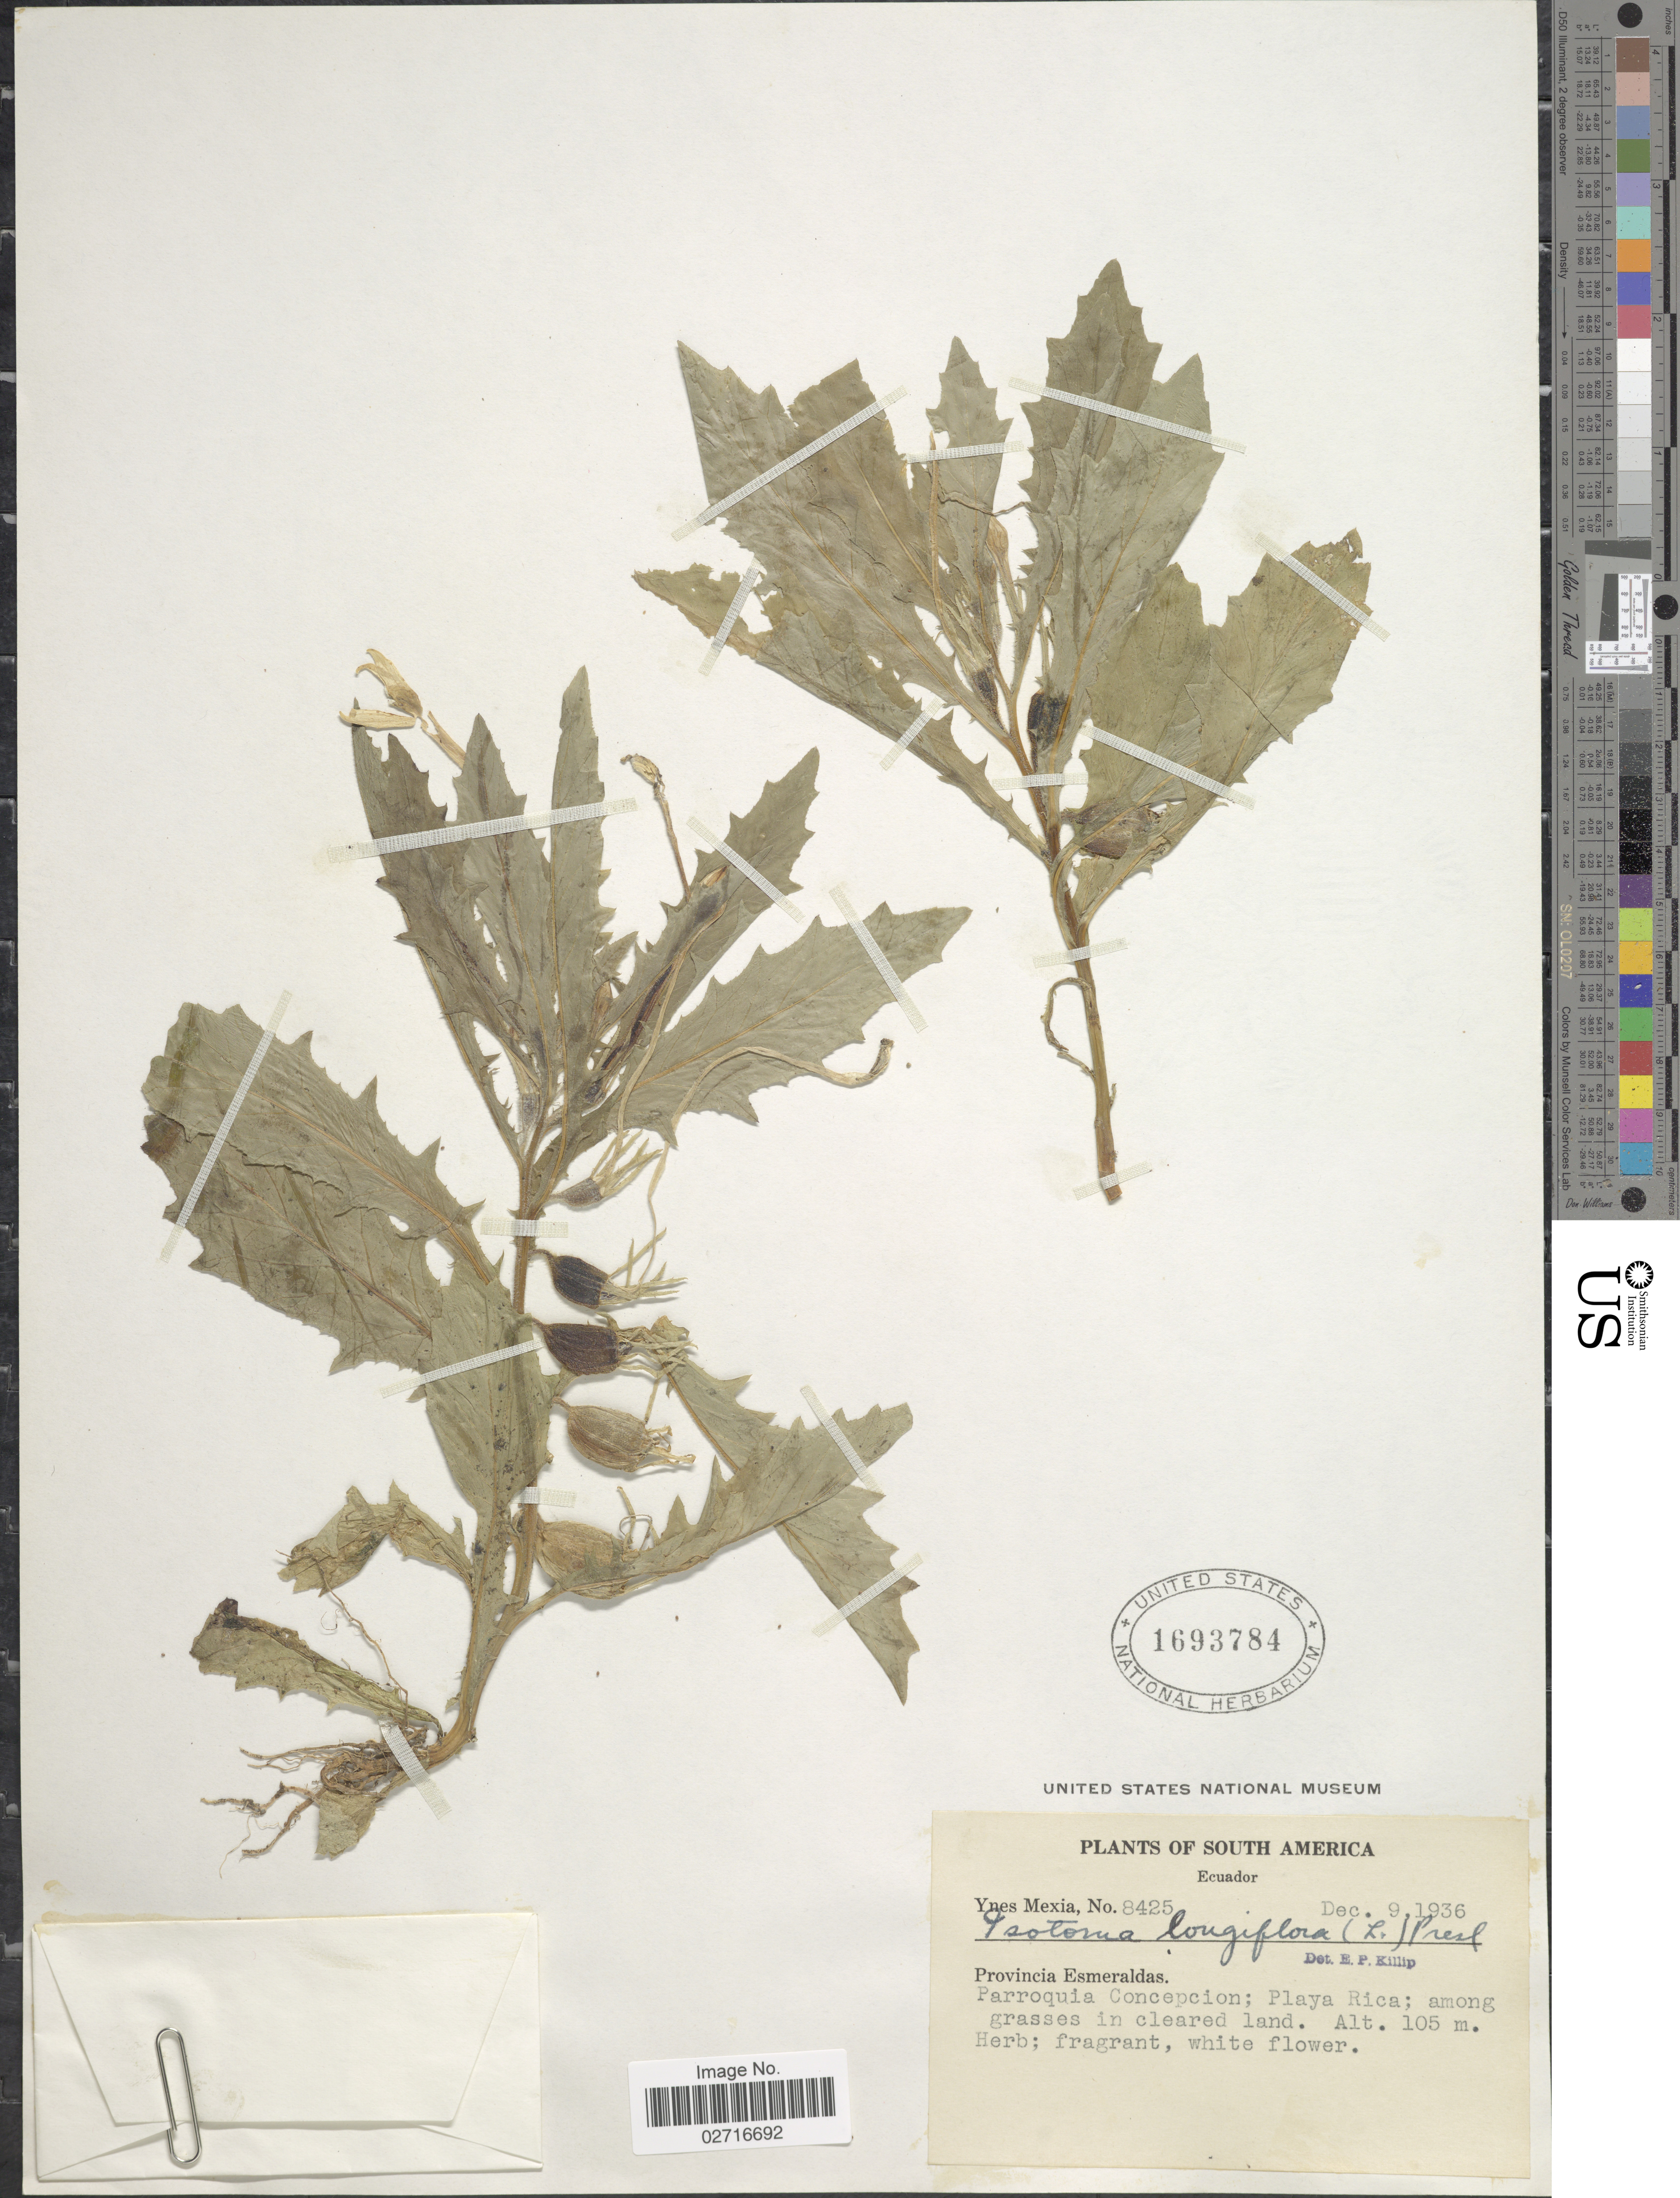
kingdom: Plantae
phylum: Tracheophyta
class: Magnoliopsida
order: Asterales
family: Campanulaceae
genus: Hippobroma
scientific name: Hippobroma longiflora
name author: (L.) G. Don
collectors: Y. Mexia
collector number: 8425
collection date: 1936-12-09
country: Ecuador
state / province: Esmeraldas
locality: Parroquia Concepcion; Playa Rica; among grasses in cleared land.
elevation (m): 105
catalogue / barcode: US 1693784